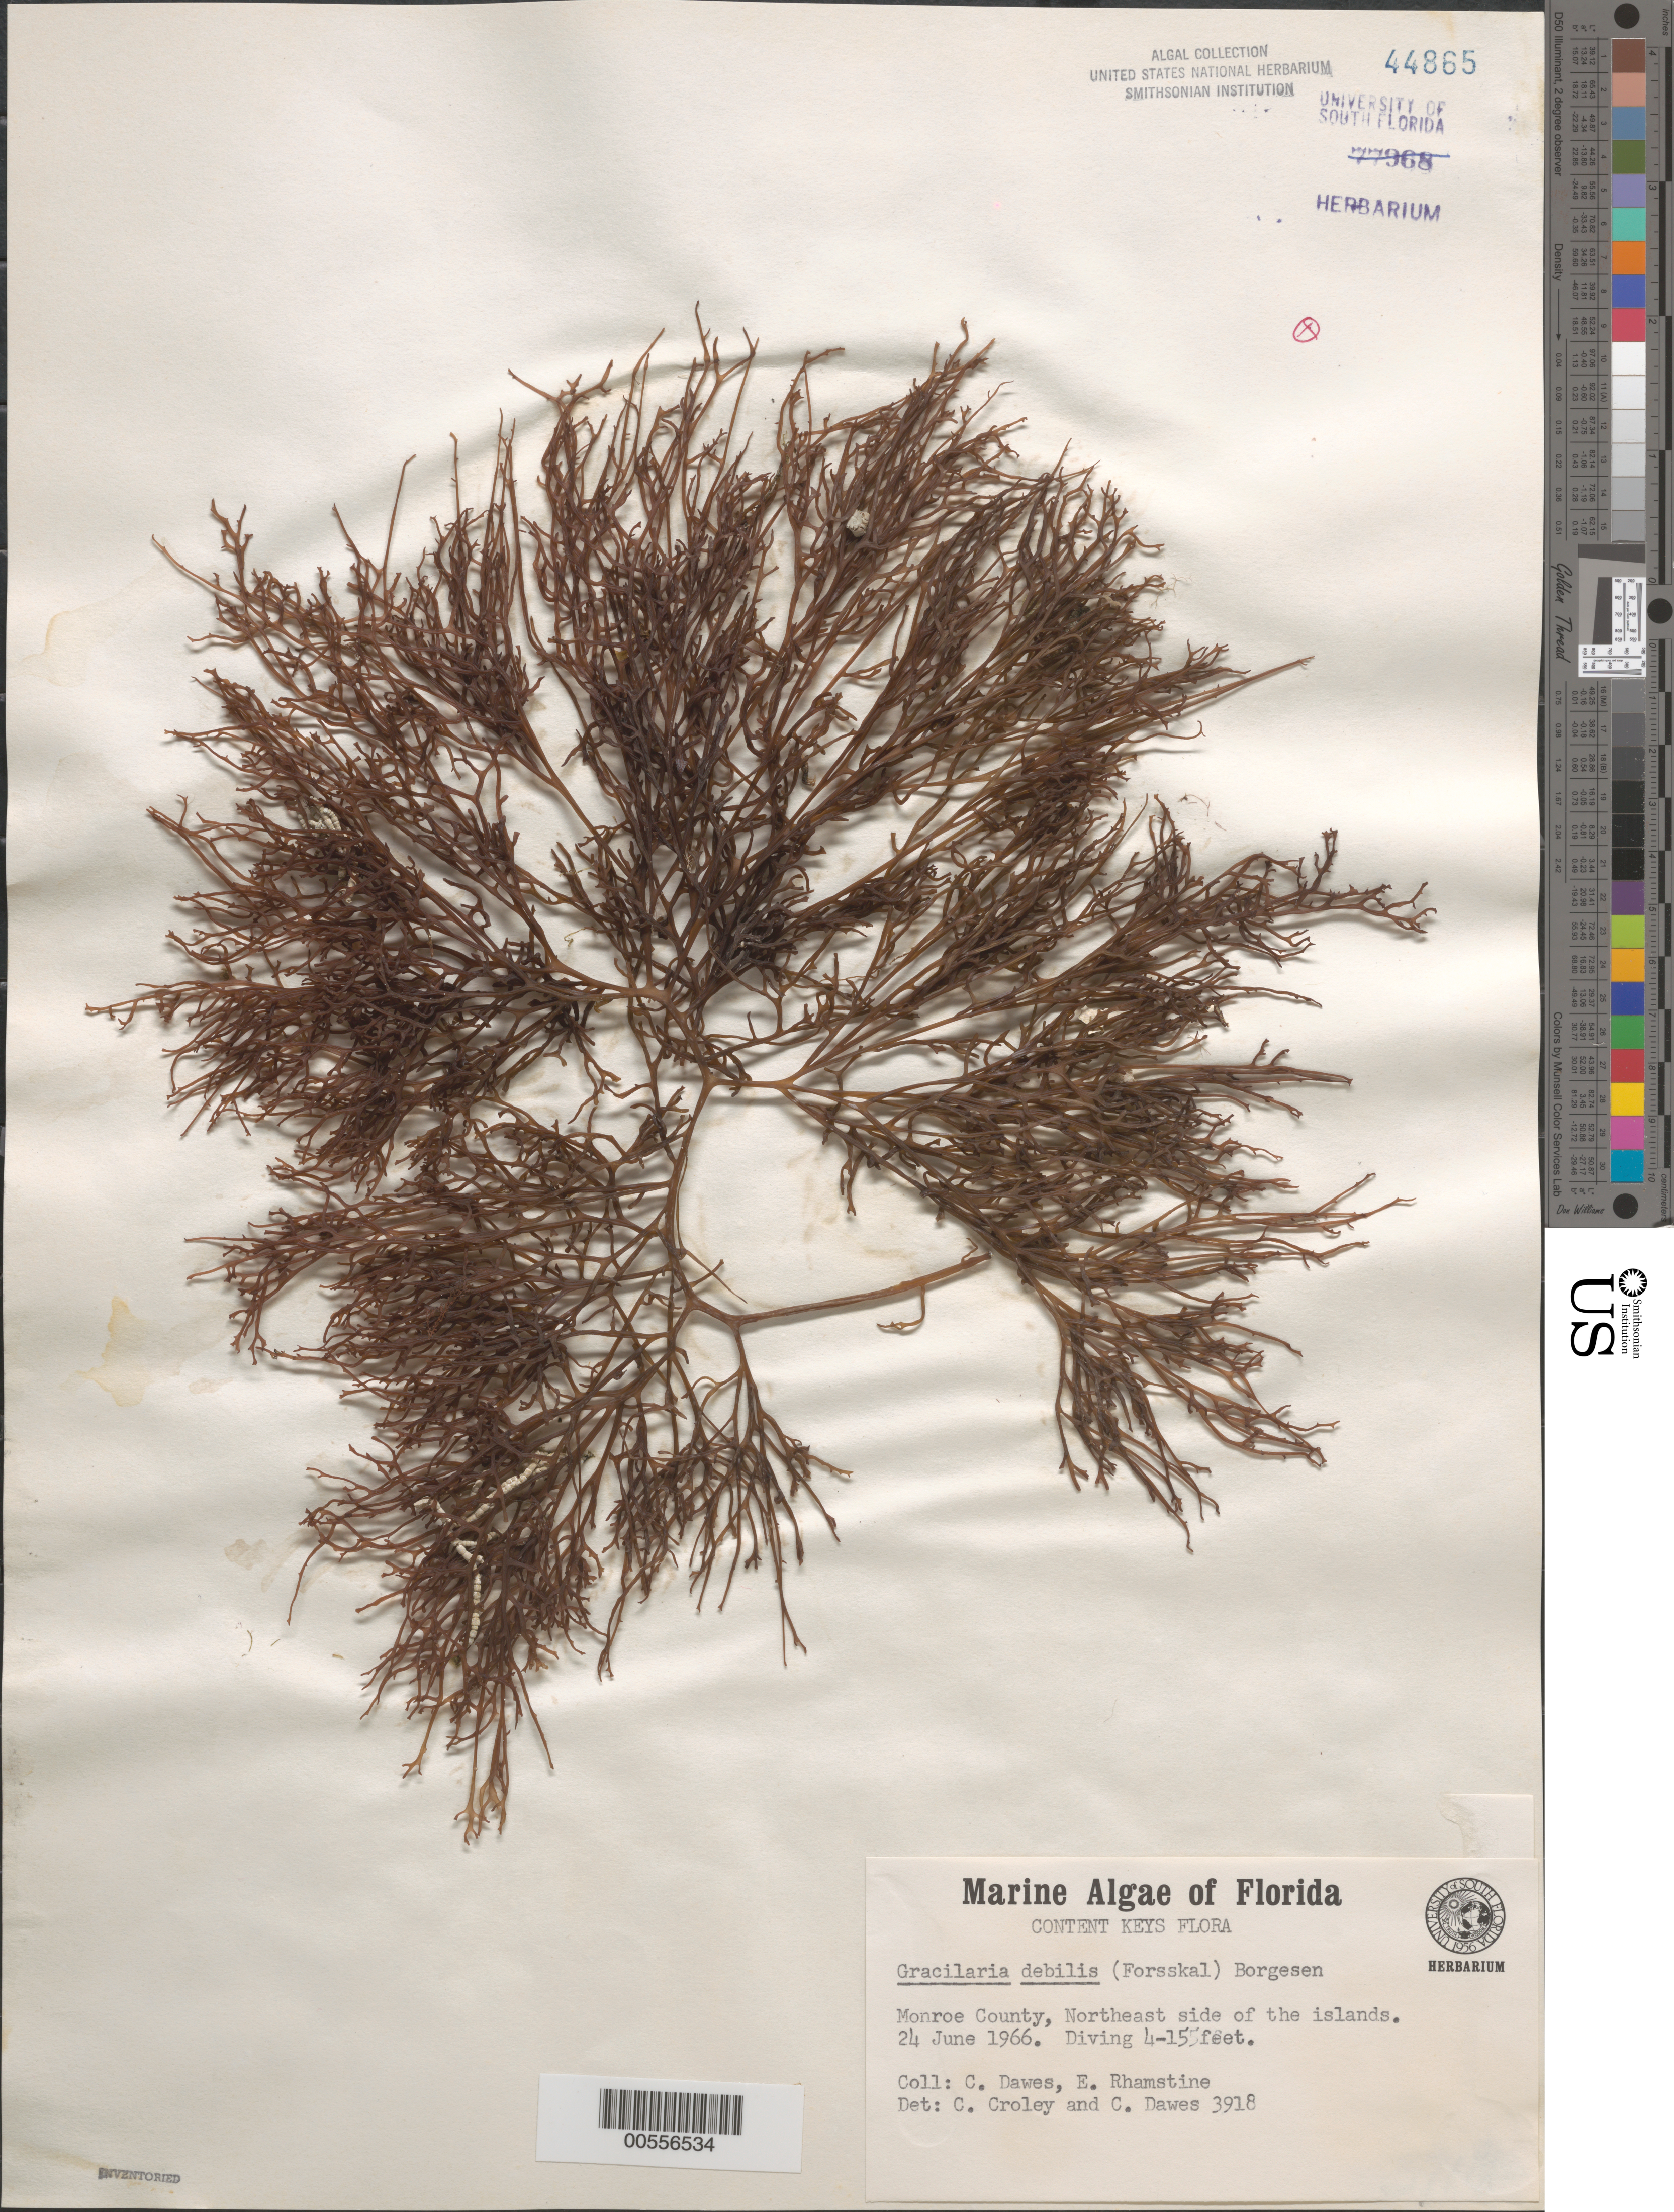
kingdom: Plantae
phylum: Rhodophyta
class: Florideophyceae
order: Gracilariales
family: Gracilariaceae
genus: Gracilaria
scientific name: Gracilaria debilis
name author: (Forssk.) Børgesen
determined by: Croley, F. C.; Dawes, C. J.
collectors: C. Dawes & E. Rhamstine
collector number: Cjd 3918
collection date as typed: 24 Jun 1966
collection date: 1966-06-24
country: United States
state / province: Florida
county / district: Monroe County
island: Content Keys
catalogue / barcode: US 44865